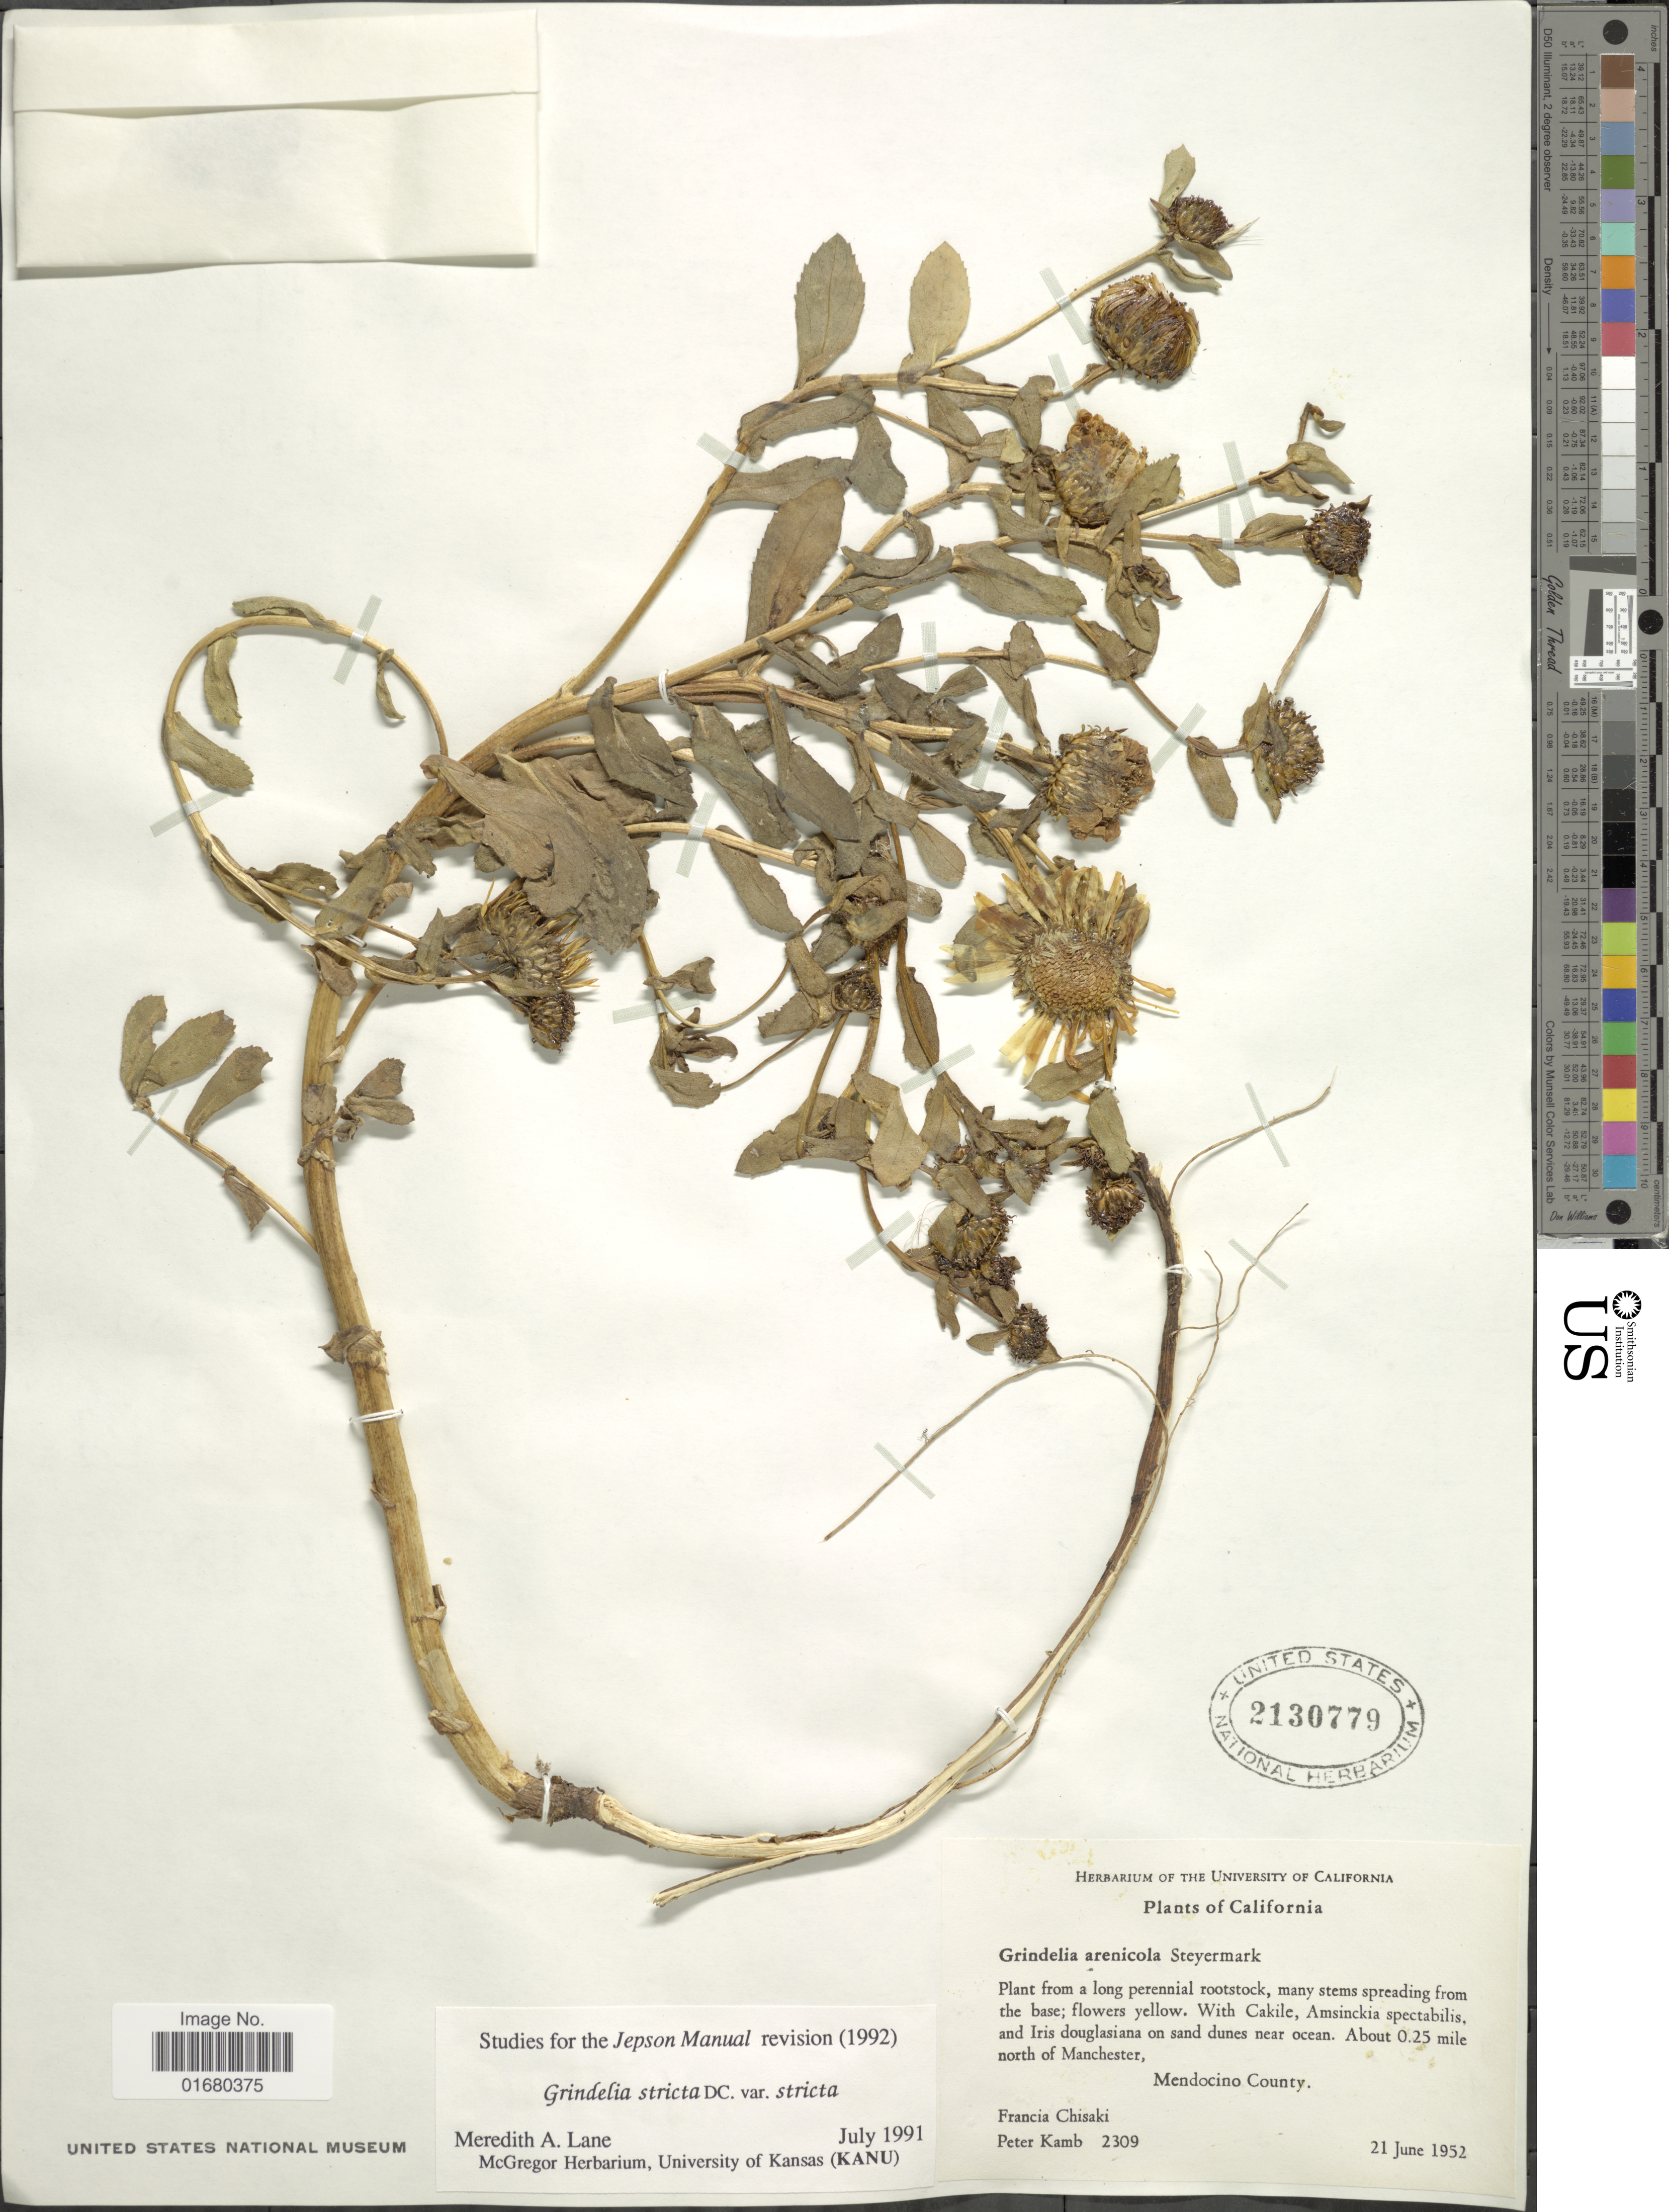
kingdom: Plantae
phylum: Tracheophyta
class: Magnoliopsida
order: Asterales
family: Asteraceae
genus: Grindelia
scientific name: Grindelia stricta var. stricta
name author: DC.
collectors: F. Chisaki & P. Kamb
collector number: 2309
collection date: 1952-06-21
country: United States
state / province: California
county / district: Mendocino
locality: On sand dunes near ocean, About 0.25 mile north of Manchester, Mendocino County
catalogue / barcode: US 2130779